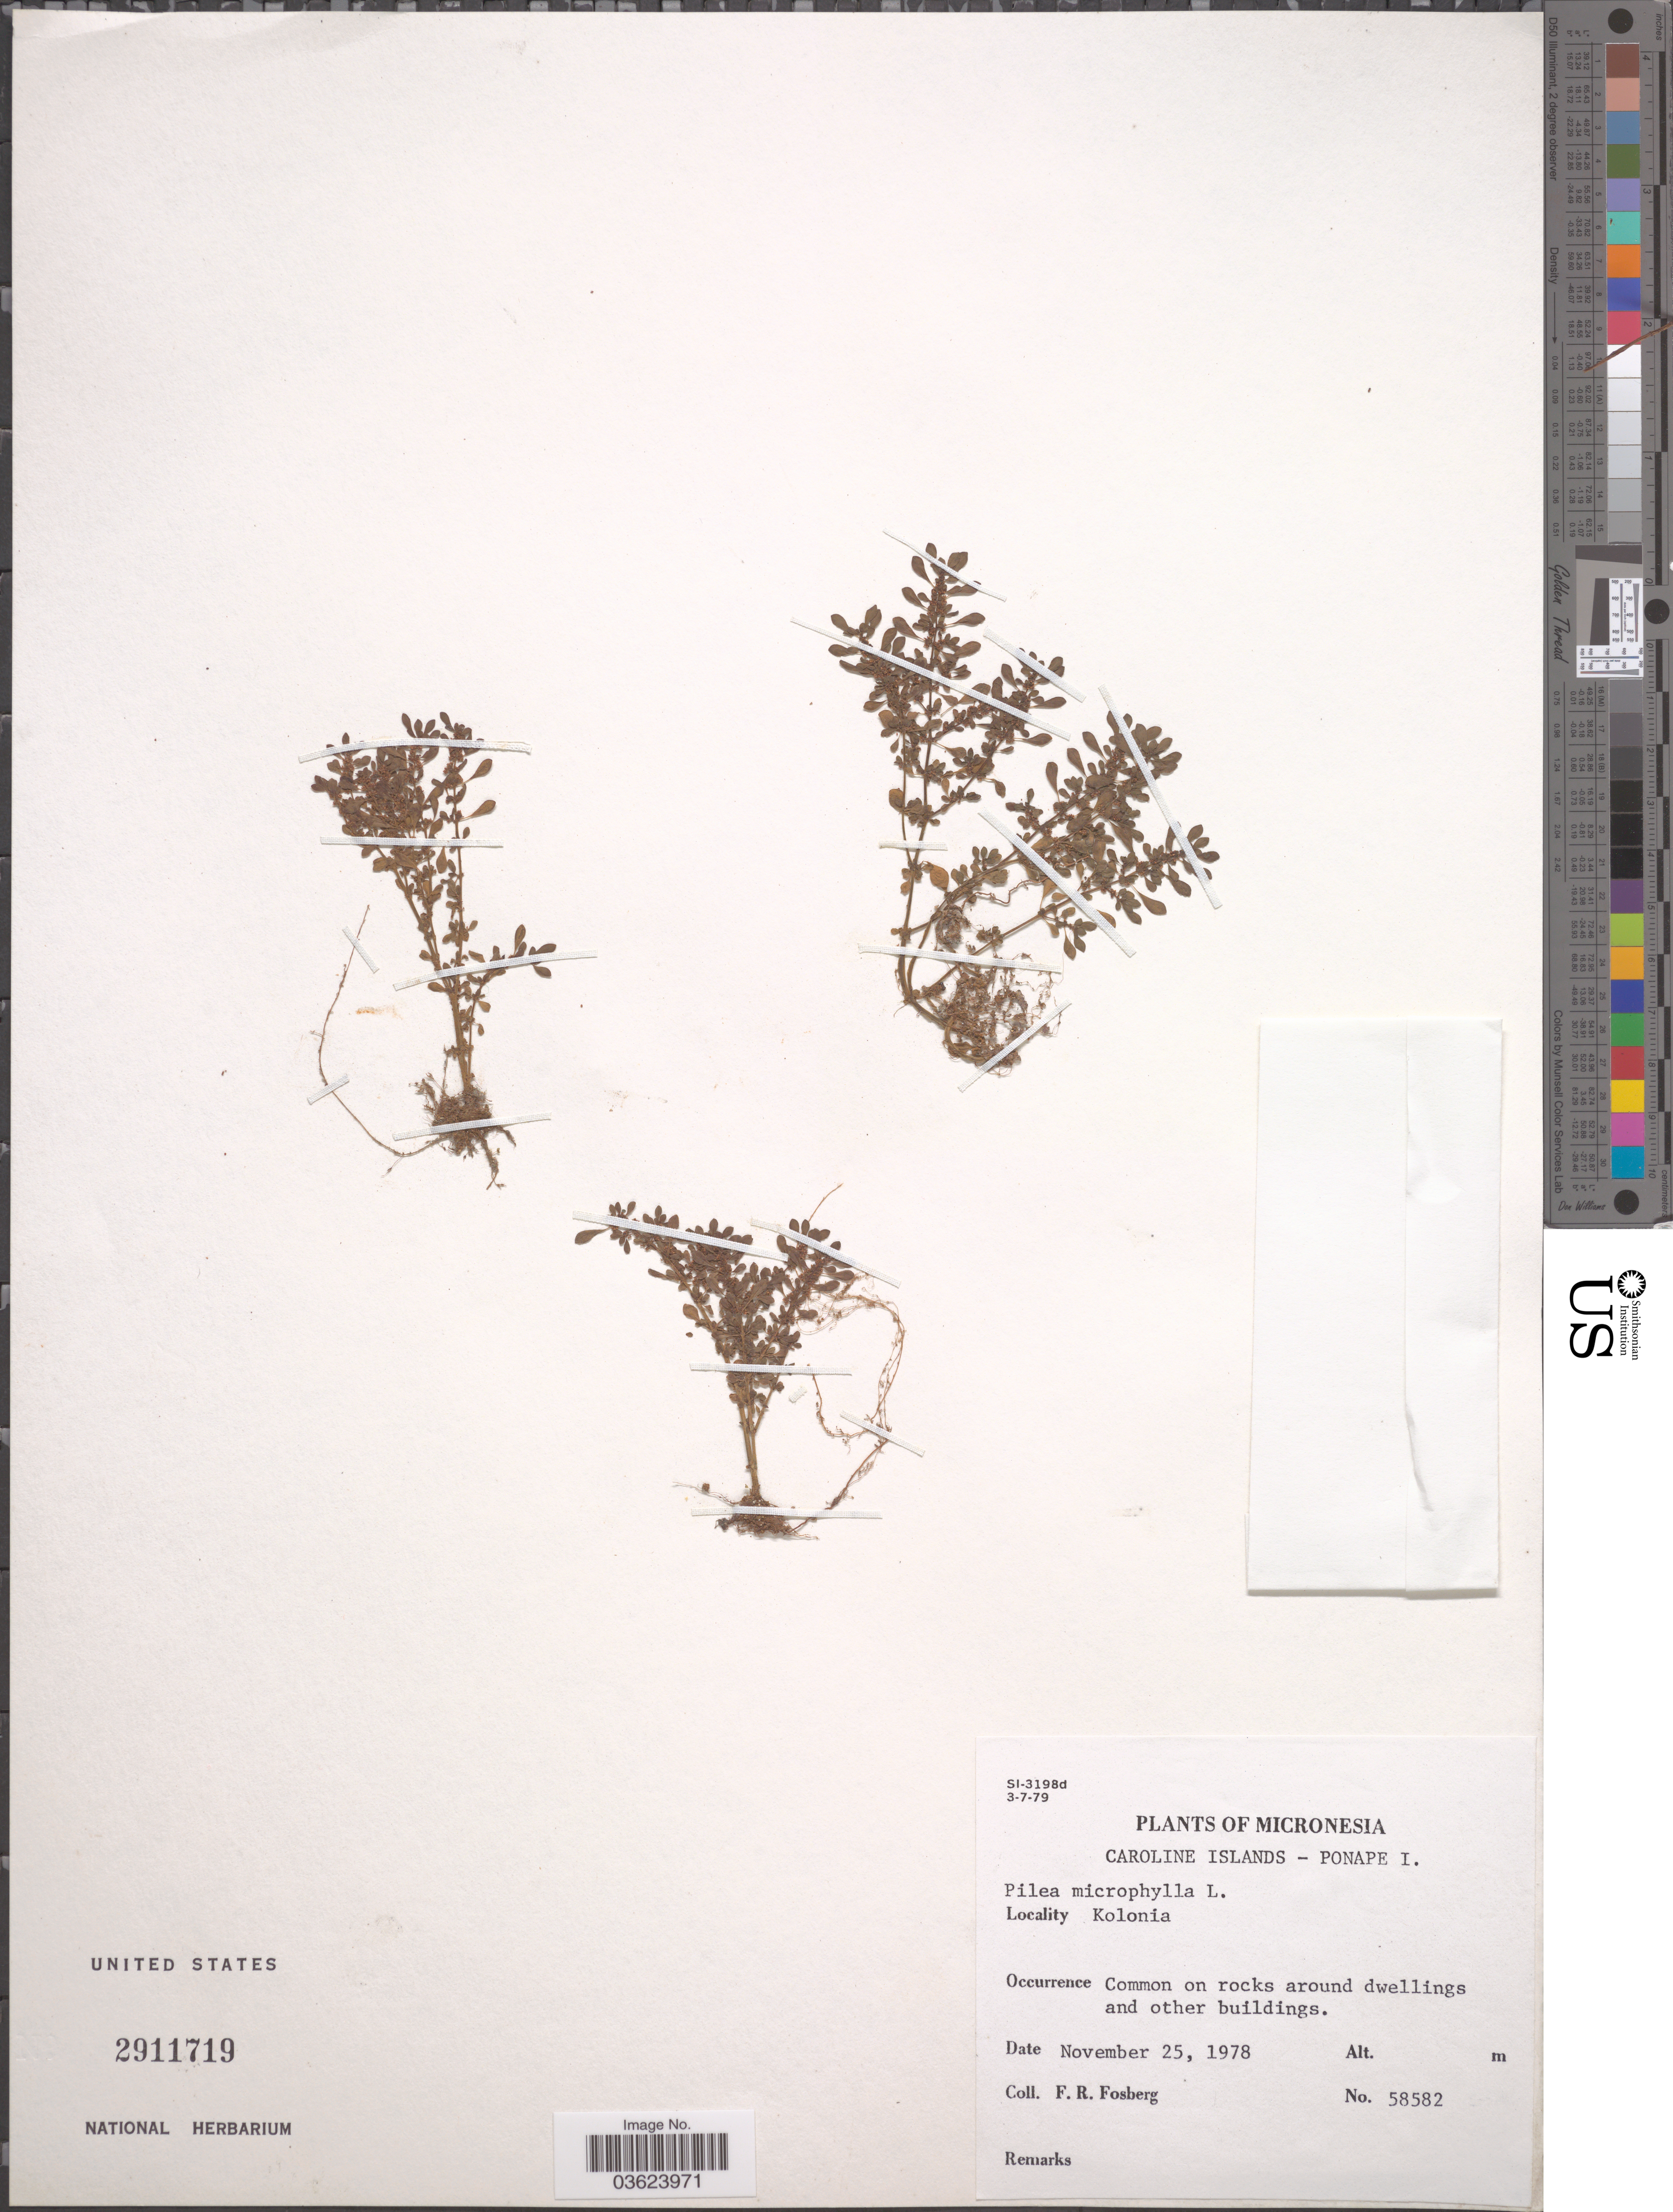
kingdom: Plantae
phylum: Tracheophyta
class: Magnoliopsida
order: Rosales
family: Urticaceae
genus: Pilea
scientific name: Pilea microphylla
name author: (L.) Liebm.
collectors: F. R. Fosberg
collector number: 58582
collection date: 1978-11-25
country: Micronesia, Federated States of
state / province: Pohnpei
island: Pohnpei [Ponape]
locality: Caroline Islands- Ponape I. Kolonia.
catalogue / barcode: US 2911719